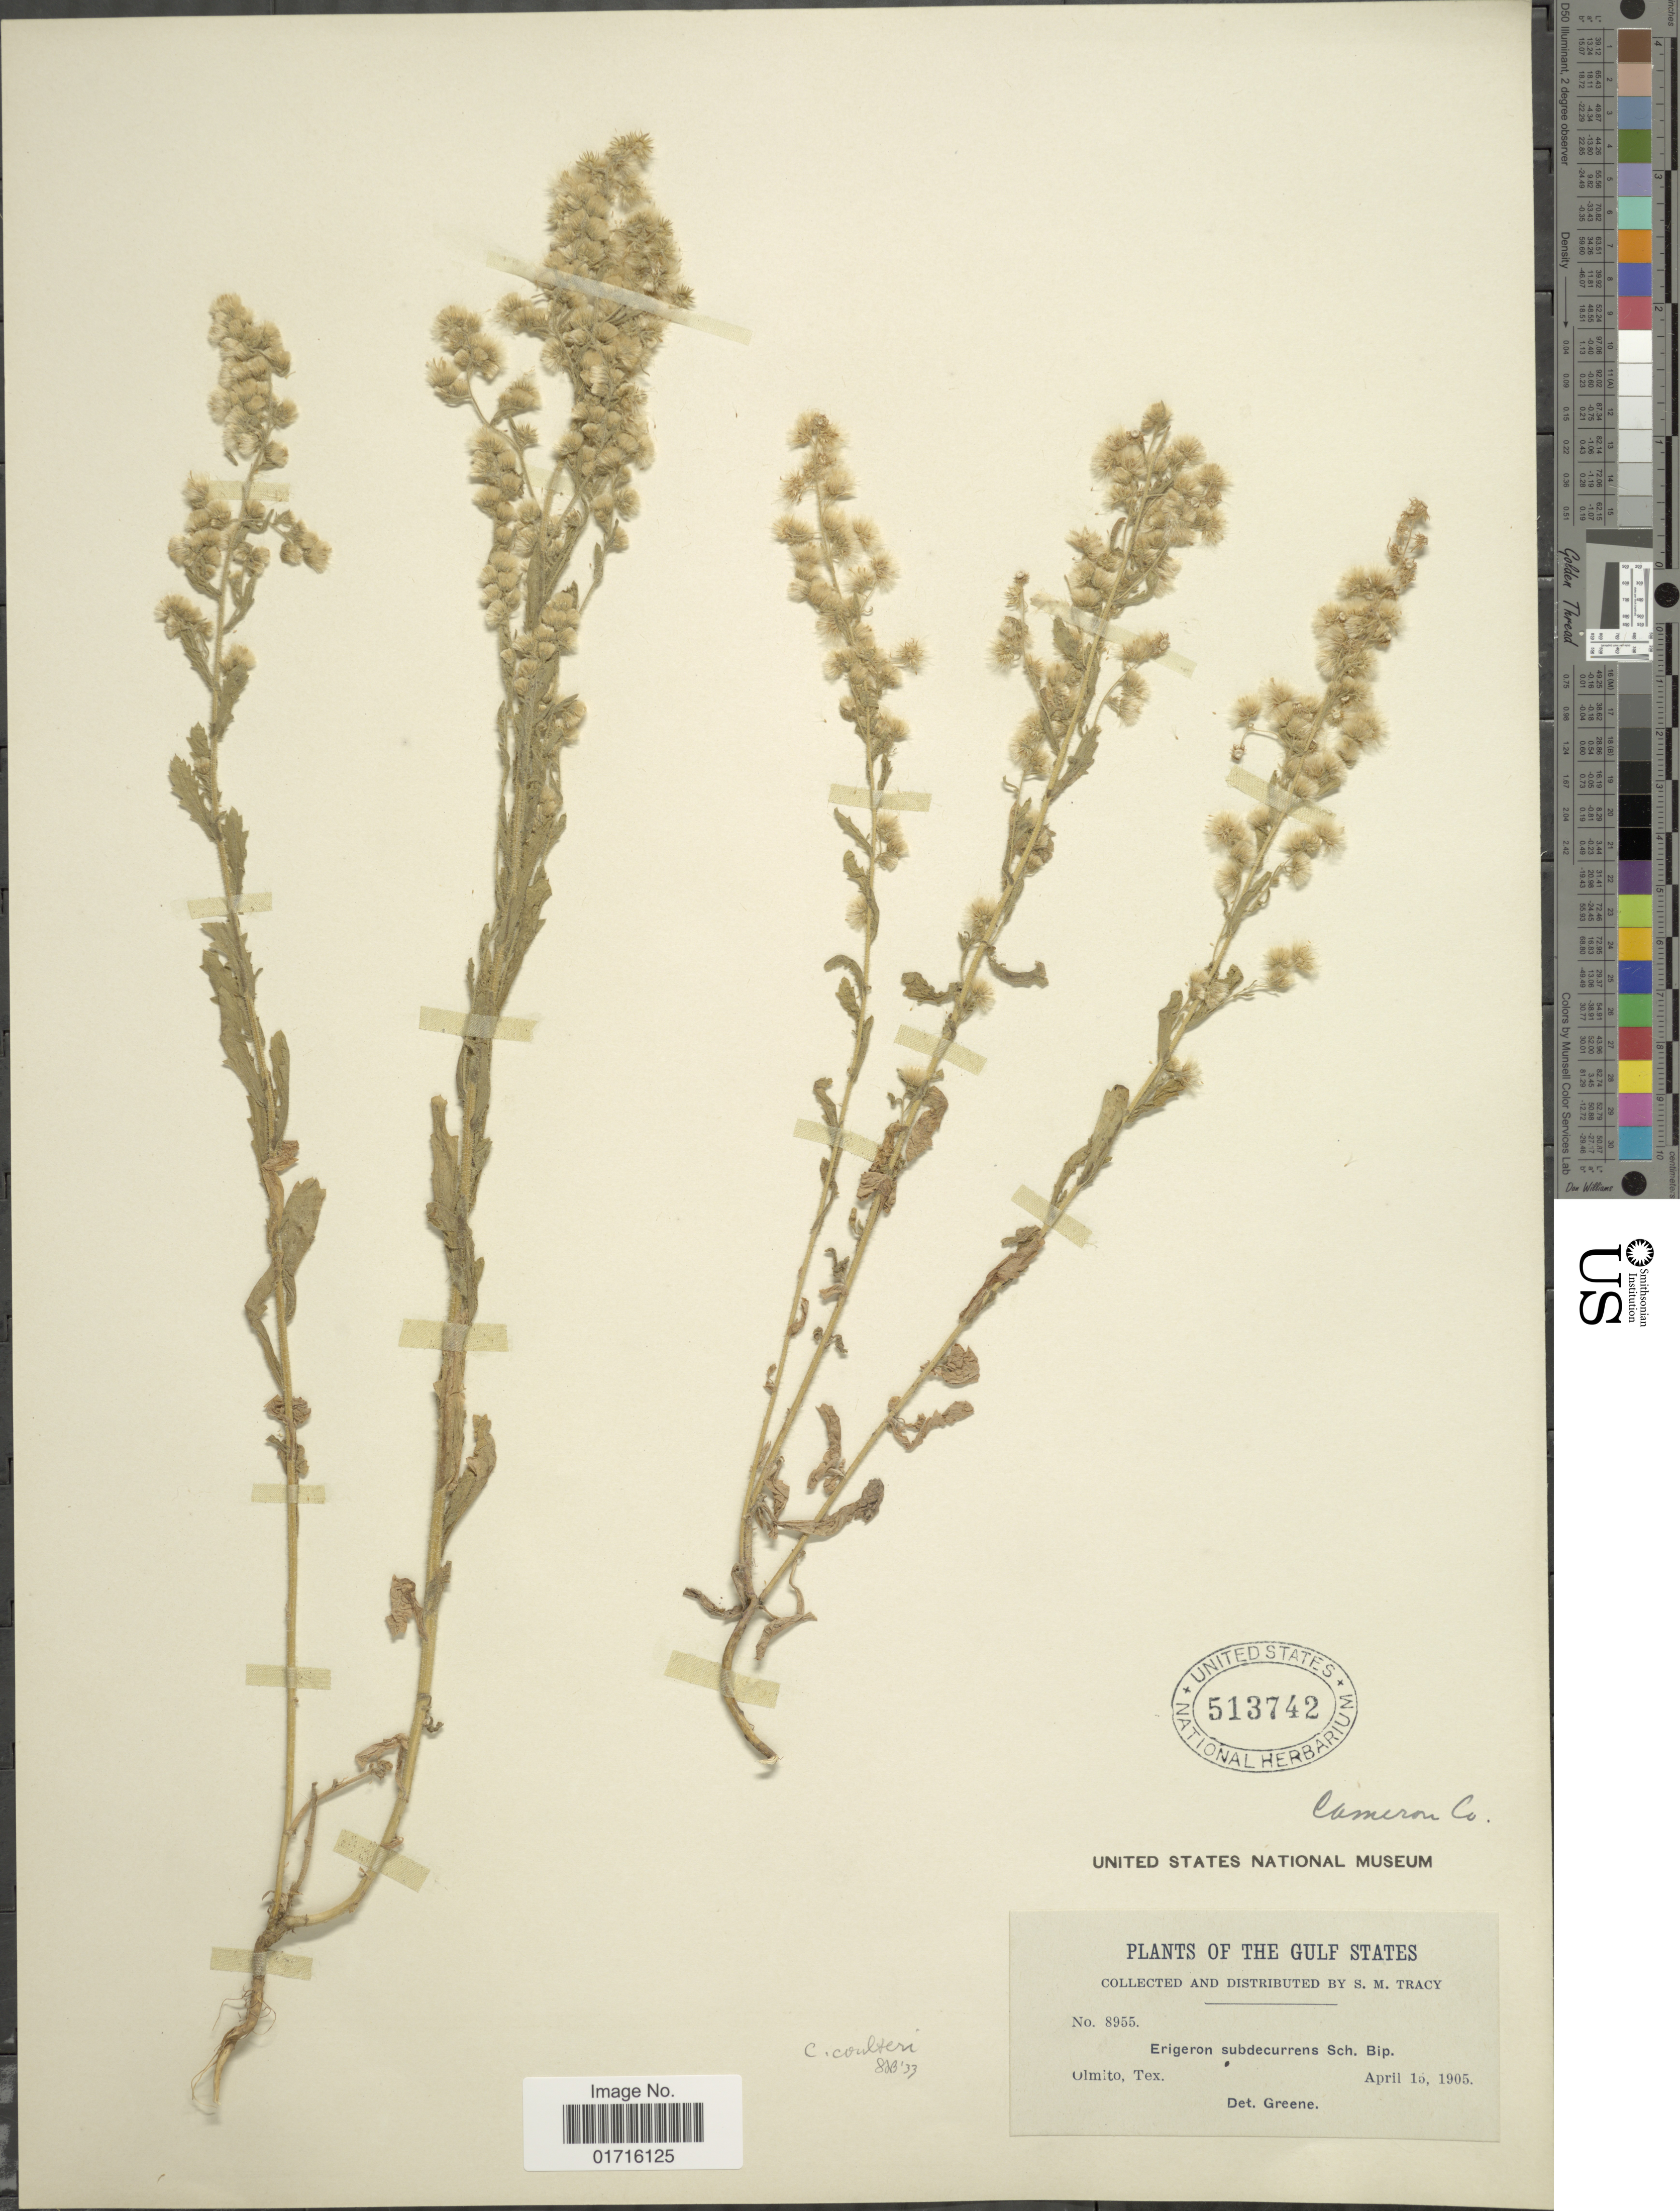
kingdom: Plantae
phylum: Tracheophyta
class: Magnoliopsida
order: Asterales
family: Asteraceae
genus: Conyza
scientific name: Conyza coulteri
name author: A. Gray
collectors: S. M. Tracy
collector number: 8955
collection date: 1905-04-15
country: United States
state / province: Texas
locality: The Gulf States, Olmito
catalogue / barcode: US 513742